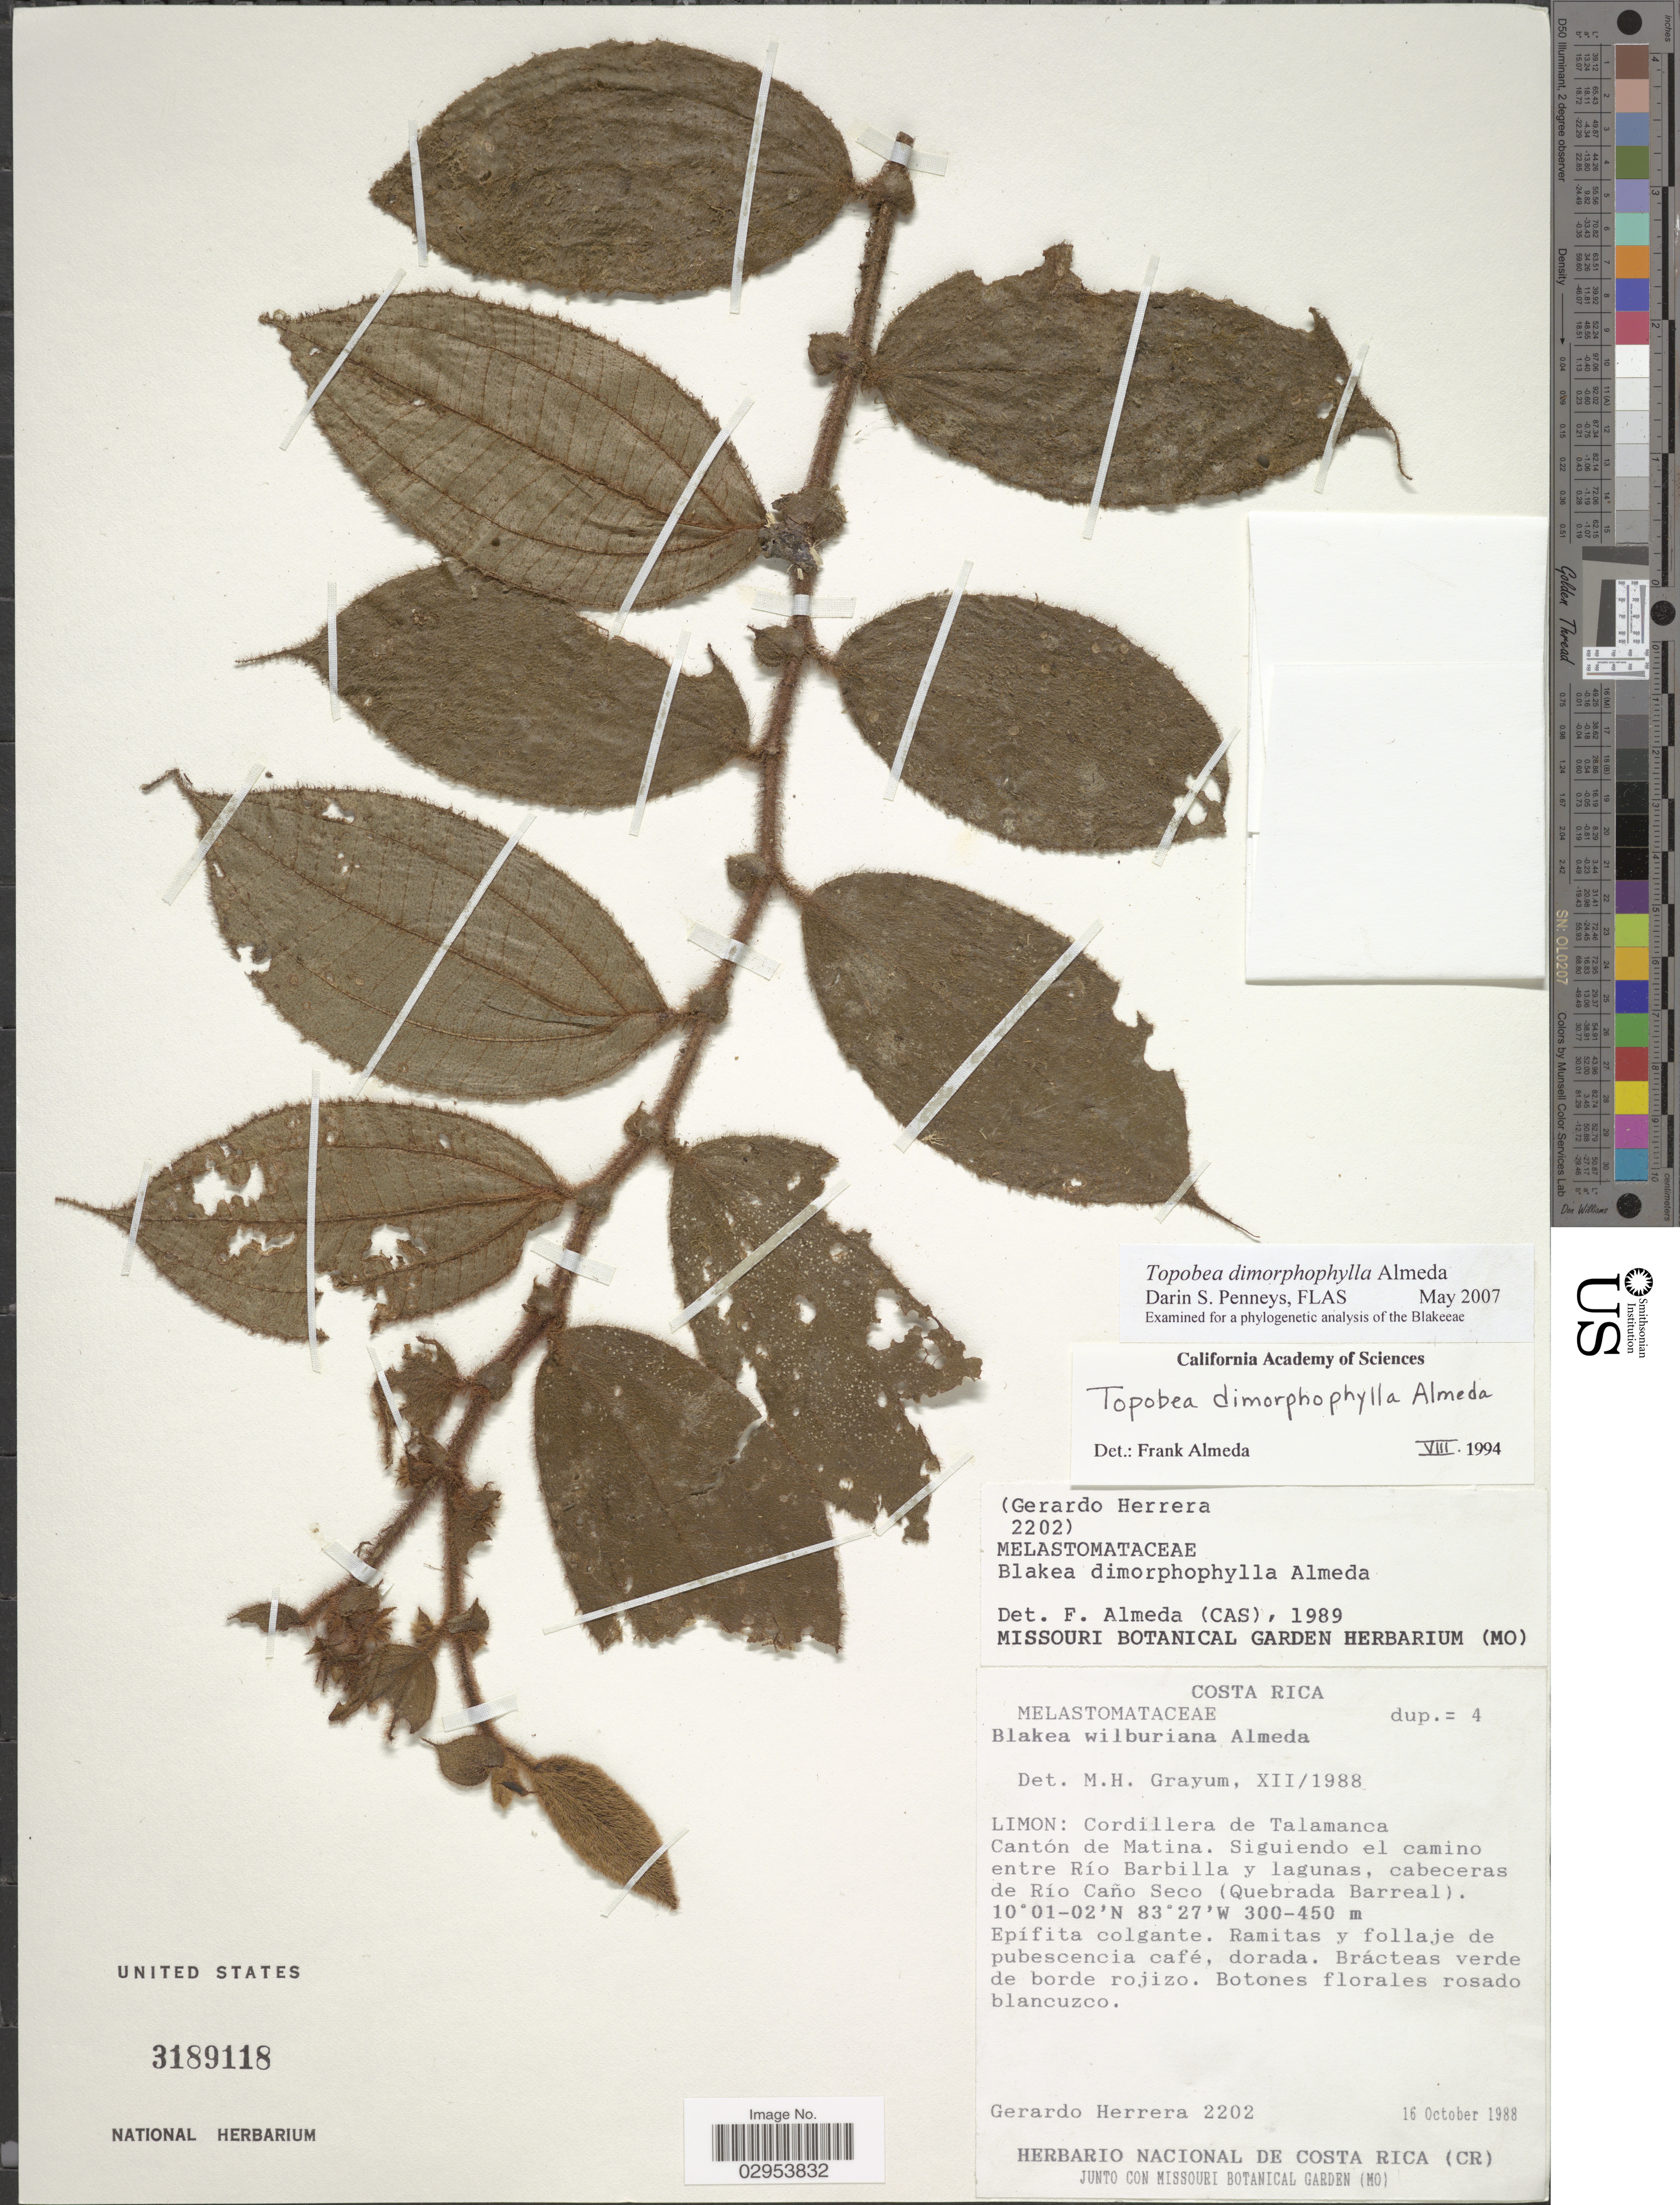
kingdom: Plantae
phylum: Tracheophyta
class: Magnoliopsida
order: Myrtales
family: Melastomataceae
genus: Topobea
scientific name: Topobea dimorphophylla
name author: Almeda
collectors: G. Herrera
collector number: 2202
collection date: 1988-10-16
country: Costa Rica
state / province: Limón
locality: Limon: Cordillera de Talamanca Cantón de Matina. Siguiendo el camino entre Río Barbilla y lagunas, cabeceras de Río Caño Seco (Quebrado Barreal).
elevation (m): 300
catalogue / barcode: US 3189118